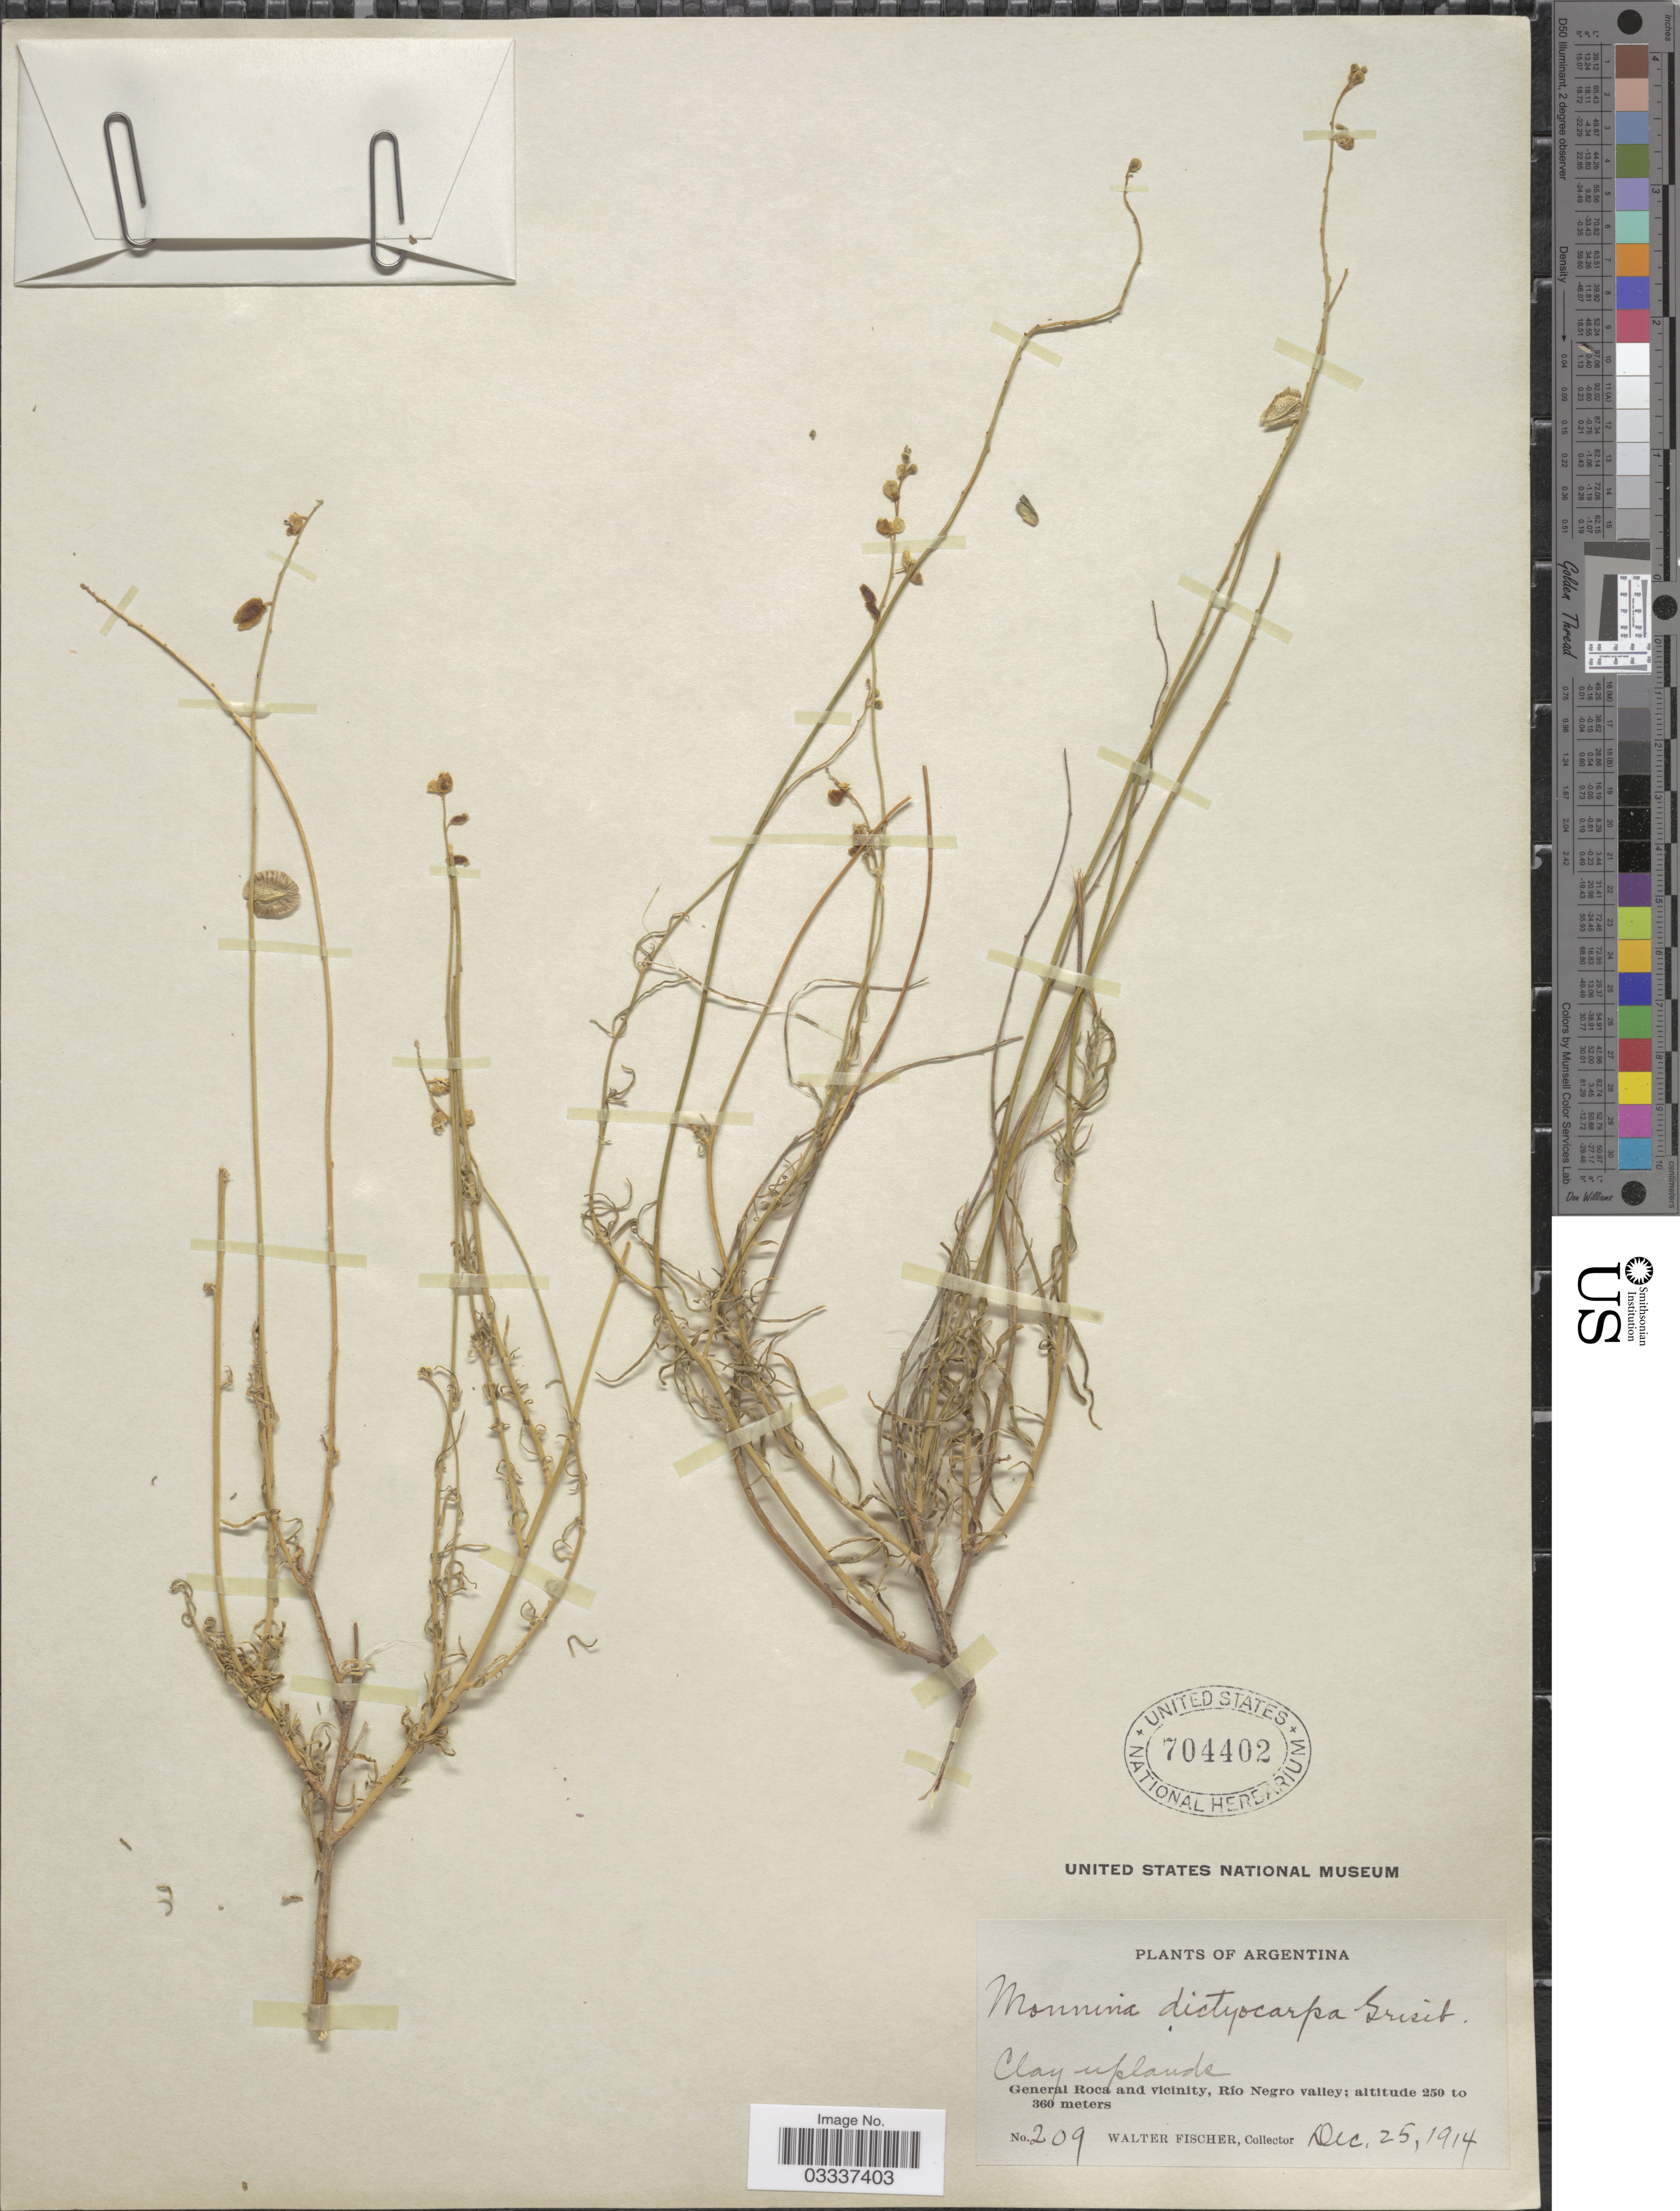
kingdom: Plantae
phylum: Tracheophyta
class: Magnoliopsida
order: Fabales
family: Polygalaceae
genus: Monnina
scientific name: Monnina dictyocarpa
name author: Griseb.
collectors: W. Fischer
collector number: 209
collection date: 1914-12-25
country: Argentina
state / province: Rio Negro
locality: General Roca and vicinity, Río Negro valley.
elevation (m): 250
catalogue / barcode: US 704402